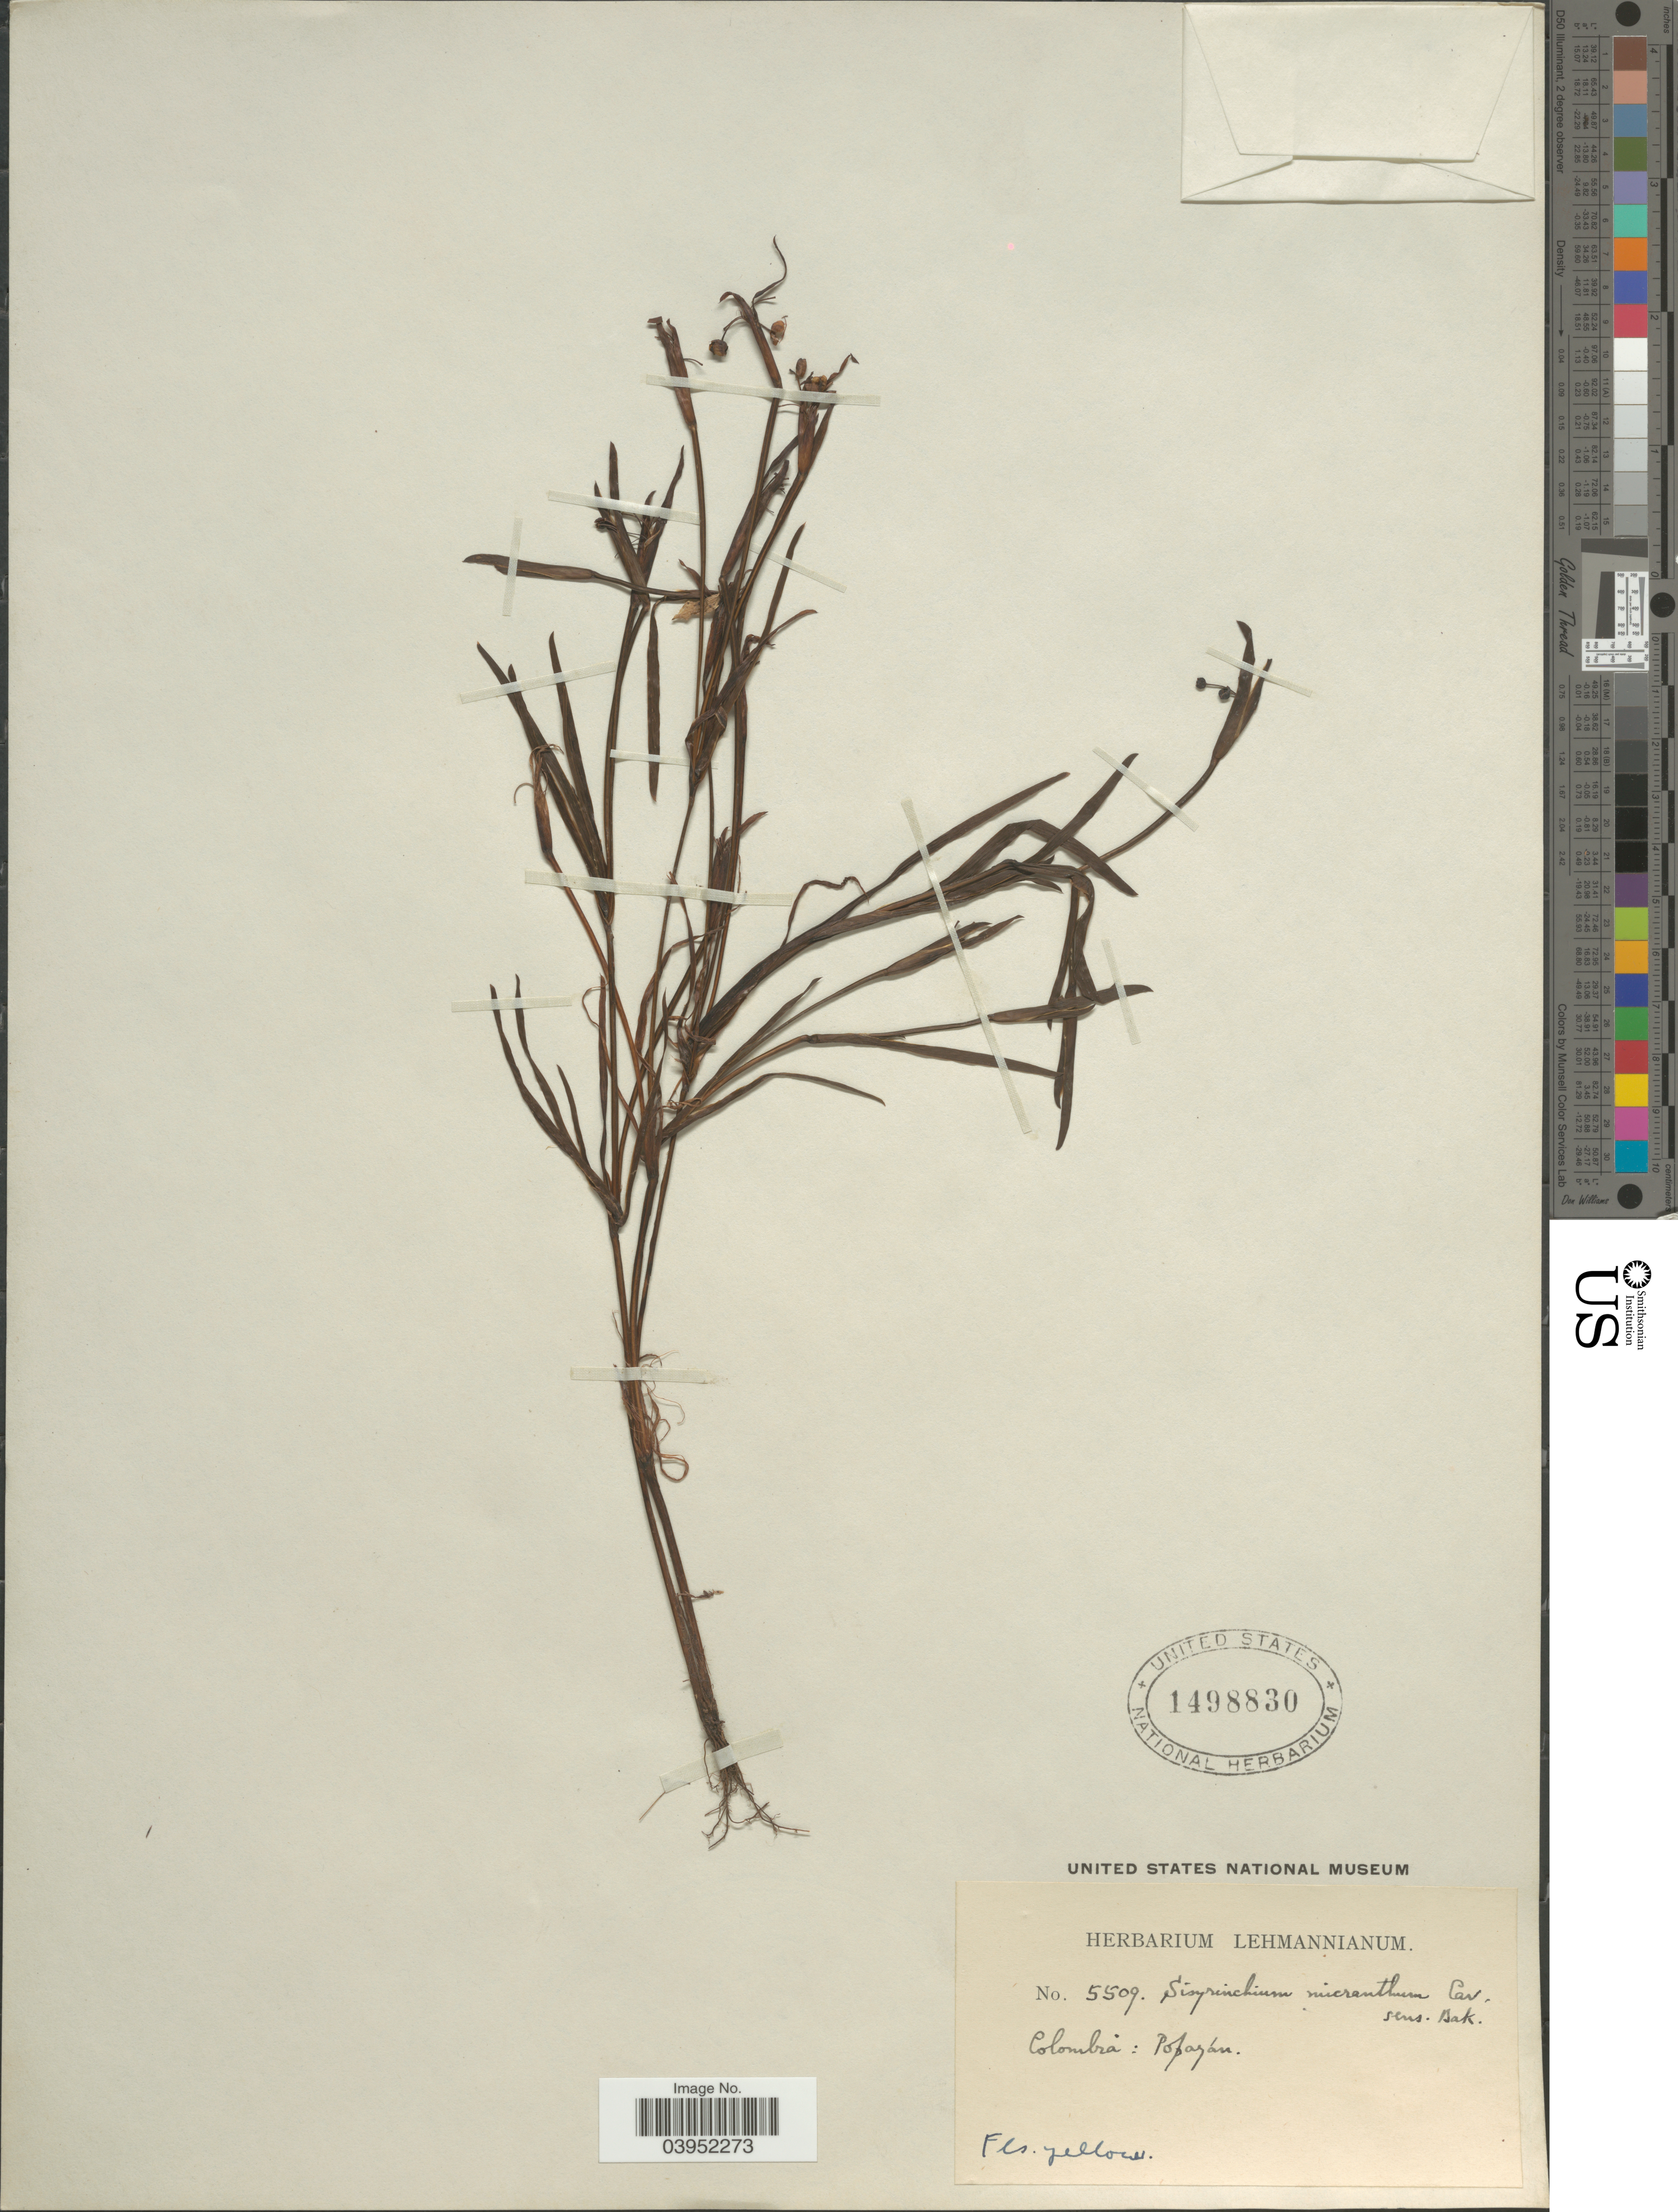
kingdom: Plantae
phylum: Tracheophyta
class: Liliopsida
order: Asparagales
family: Iridaceae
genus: Sisyrinchium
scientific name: Sisyrinchium micranthum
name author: Cav.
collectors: ex herb. Lehmannianum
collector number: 5509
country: Colombia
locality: Popayán.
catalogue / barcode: US 1498830